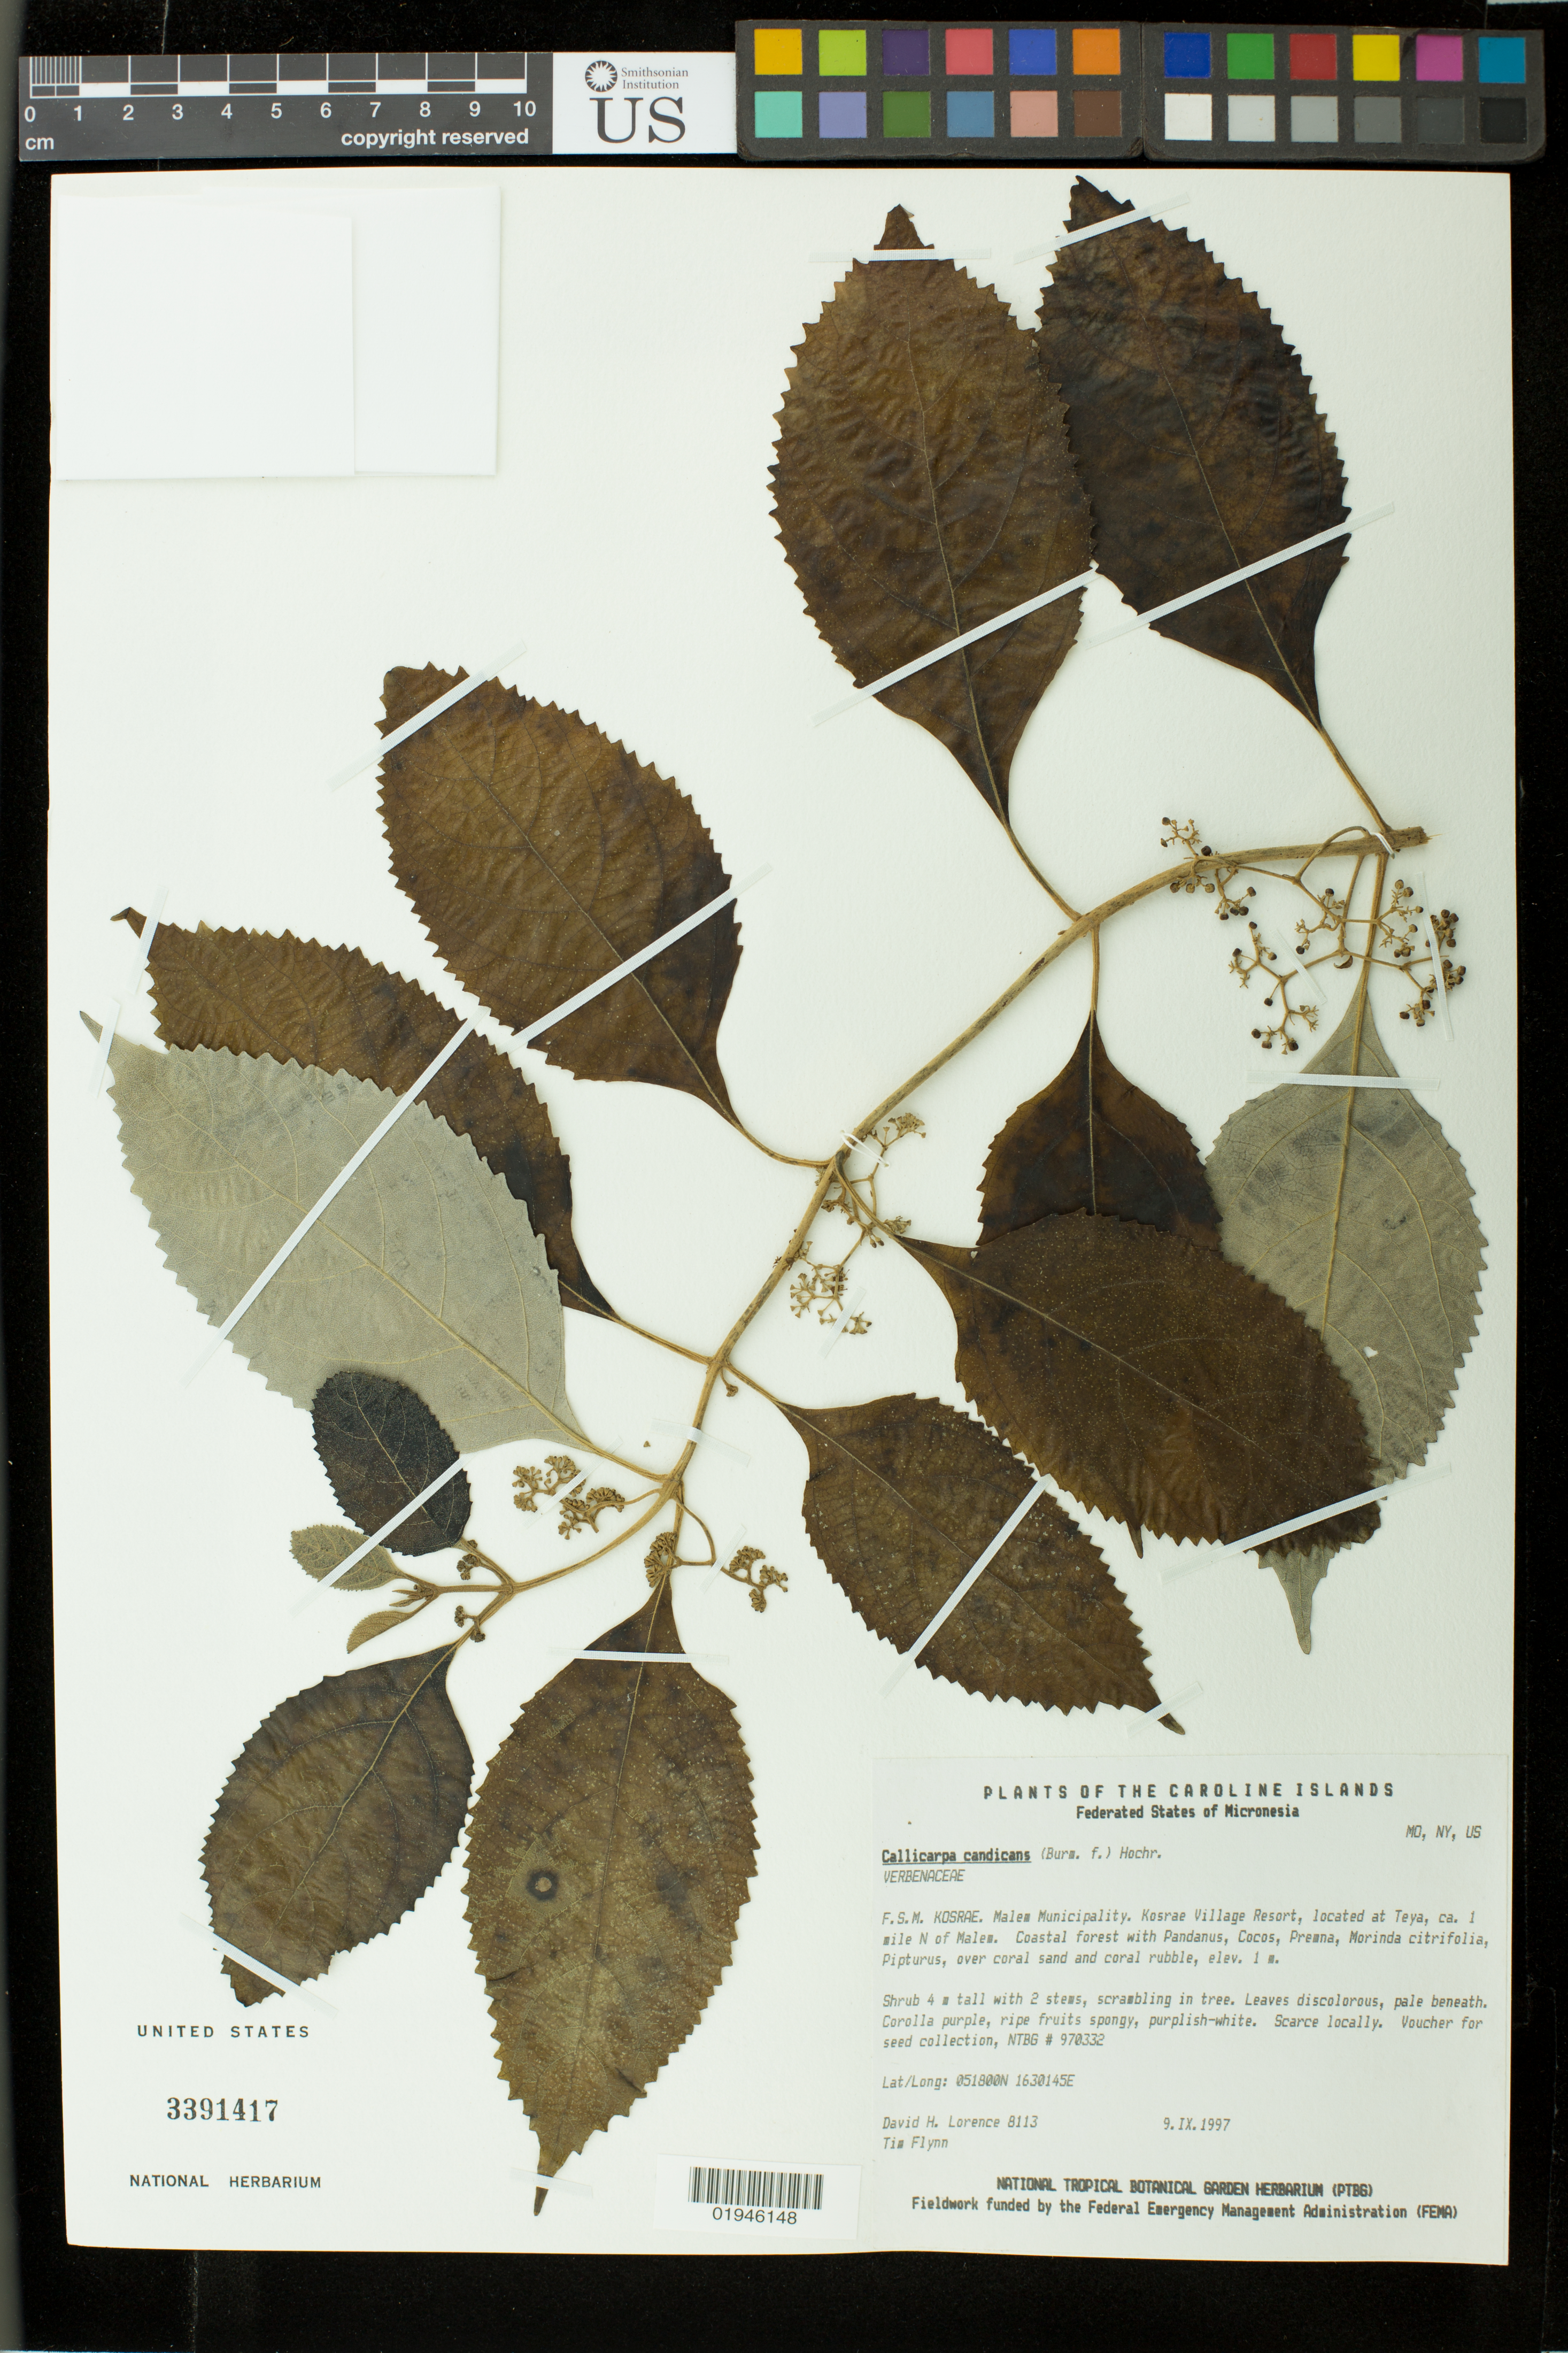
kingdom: Plantae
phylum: Tracheophyta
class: Magnoliopsida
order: Lamiales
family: Lamiaceae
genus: Callicarpa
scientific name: Callicarpa candicans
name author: (Burm. f.) Hochr.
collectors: D. Lorence & T. Flynn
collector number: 8113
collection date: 1997-09-09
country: Micronesia, Federated States of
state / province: Kosrae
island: Kosrae [Kusaie]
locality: F.S.M. Kosrae. Malem Municipality, Kosrae Village Resort, located at Teya, ca. 1 mile N of Malem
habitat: Coastal forest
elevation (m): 1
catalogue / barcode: US 3391417